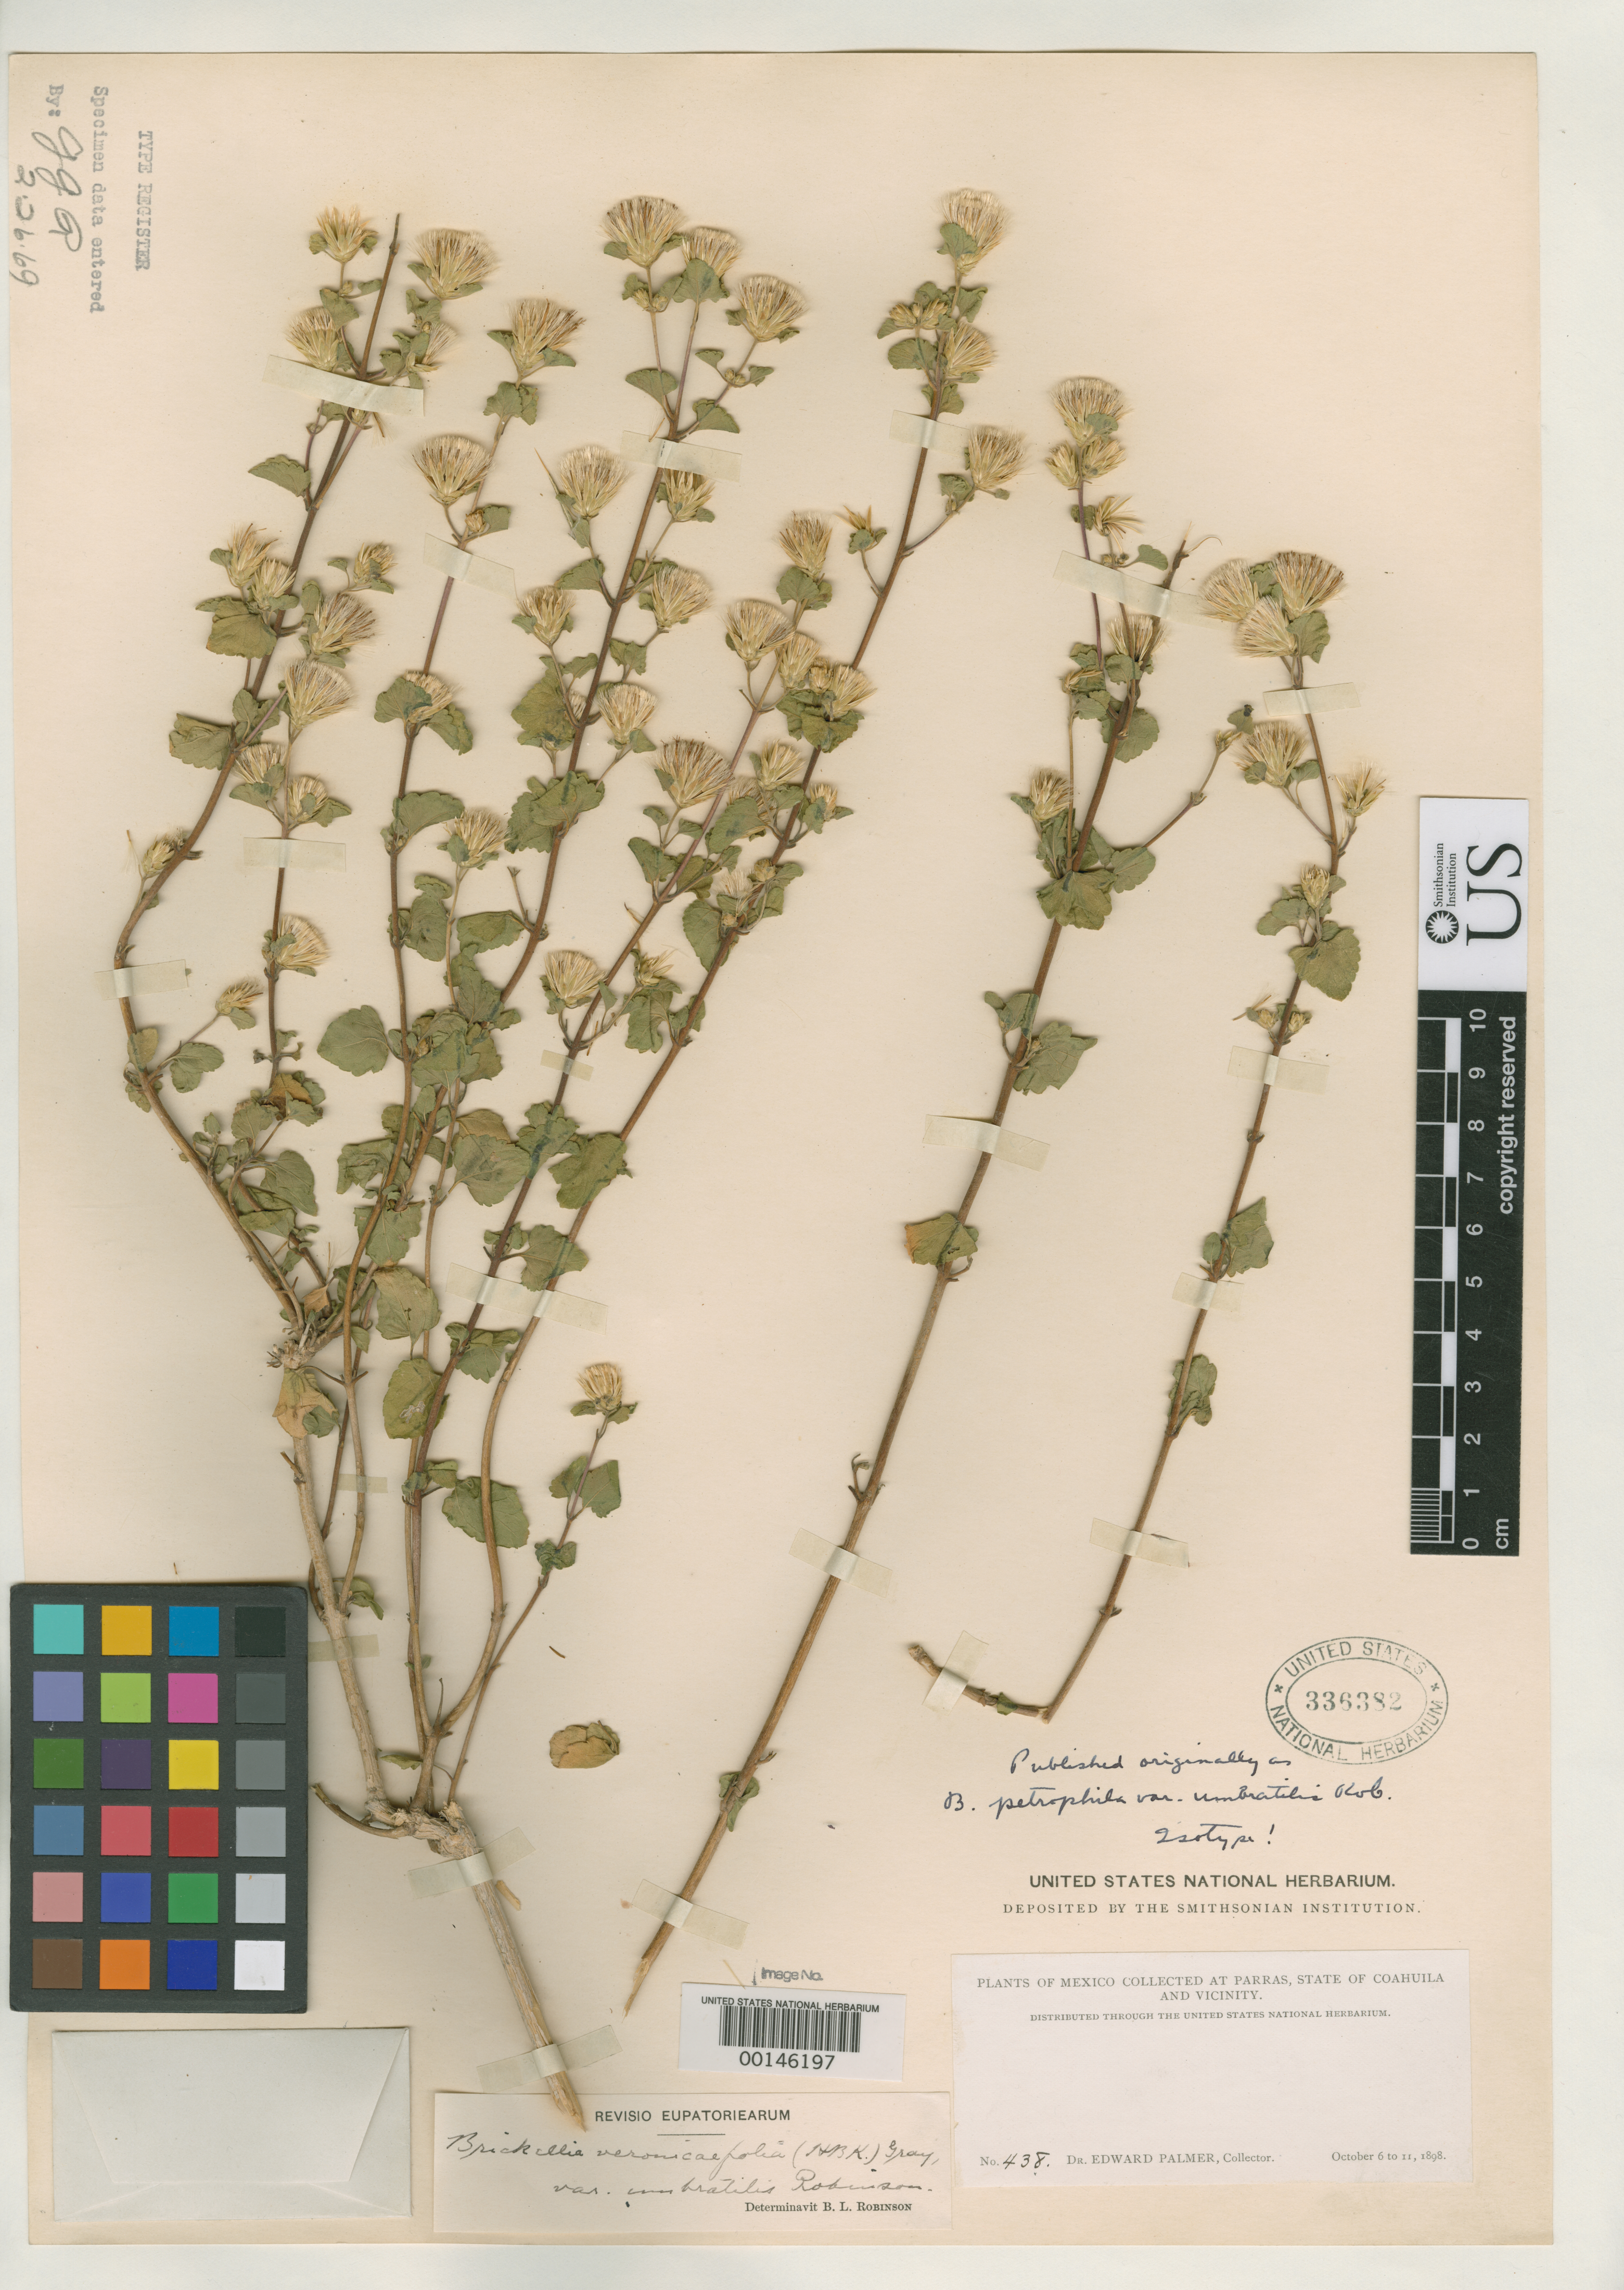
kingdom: Plantae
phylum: Tracheophyta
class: Magnoliopsida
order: Asterales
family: Asteraceae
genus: Brickellia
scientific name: Brickellia petrophila var. umbratilis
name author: B.L. Rob.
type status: Isosyntype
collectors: E. Palmer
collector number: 438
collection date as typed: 06 Oct 1898 to 11 Oct 1898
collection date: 1898-10-06/1898-10-11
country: Mexico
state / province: Coahuila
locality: Saltillo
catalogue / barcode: US 336382